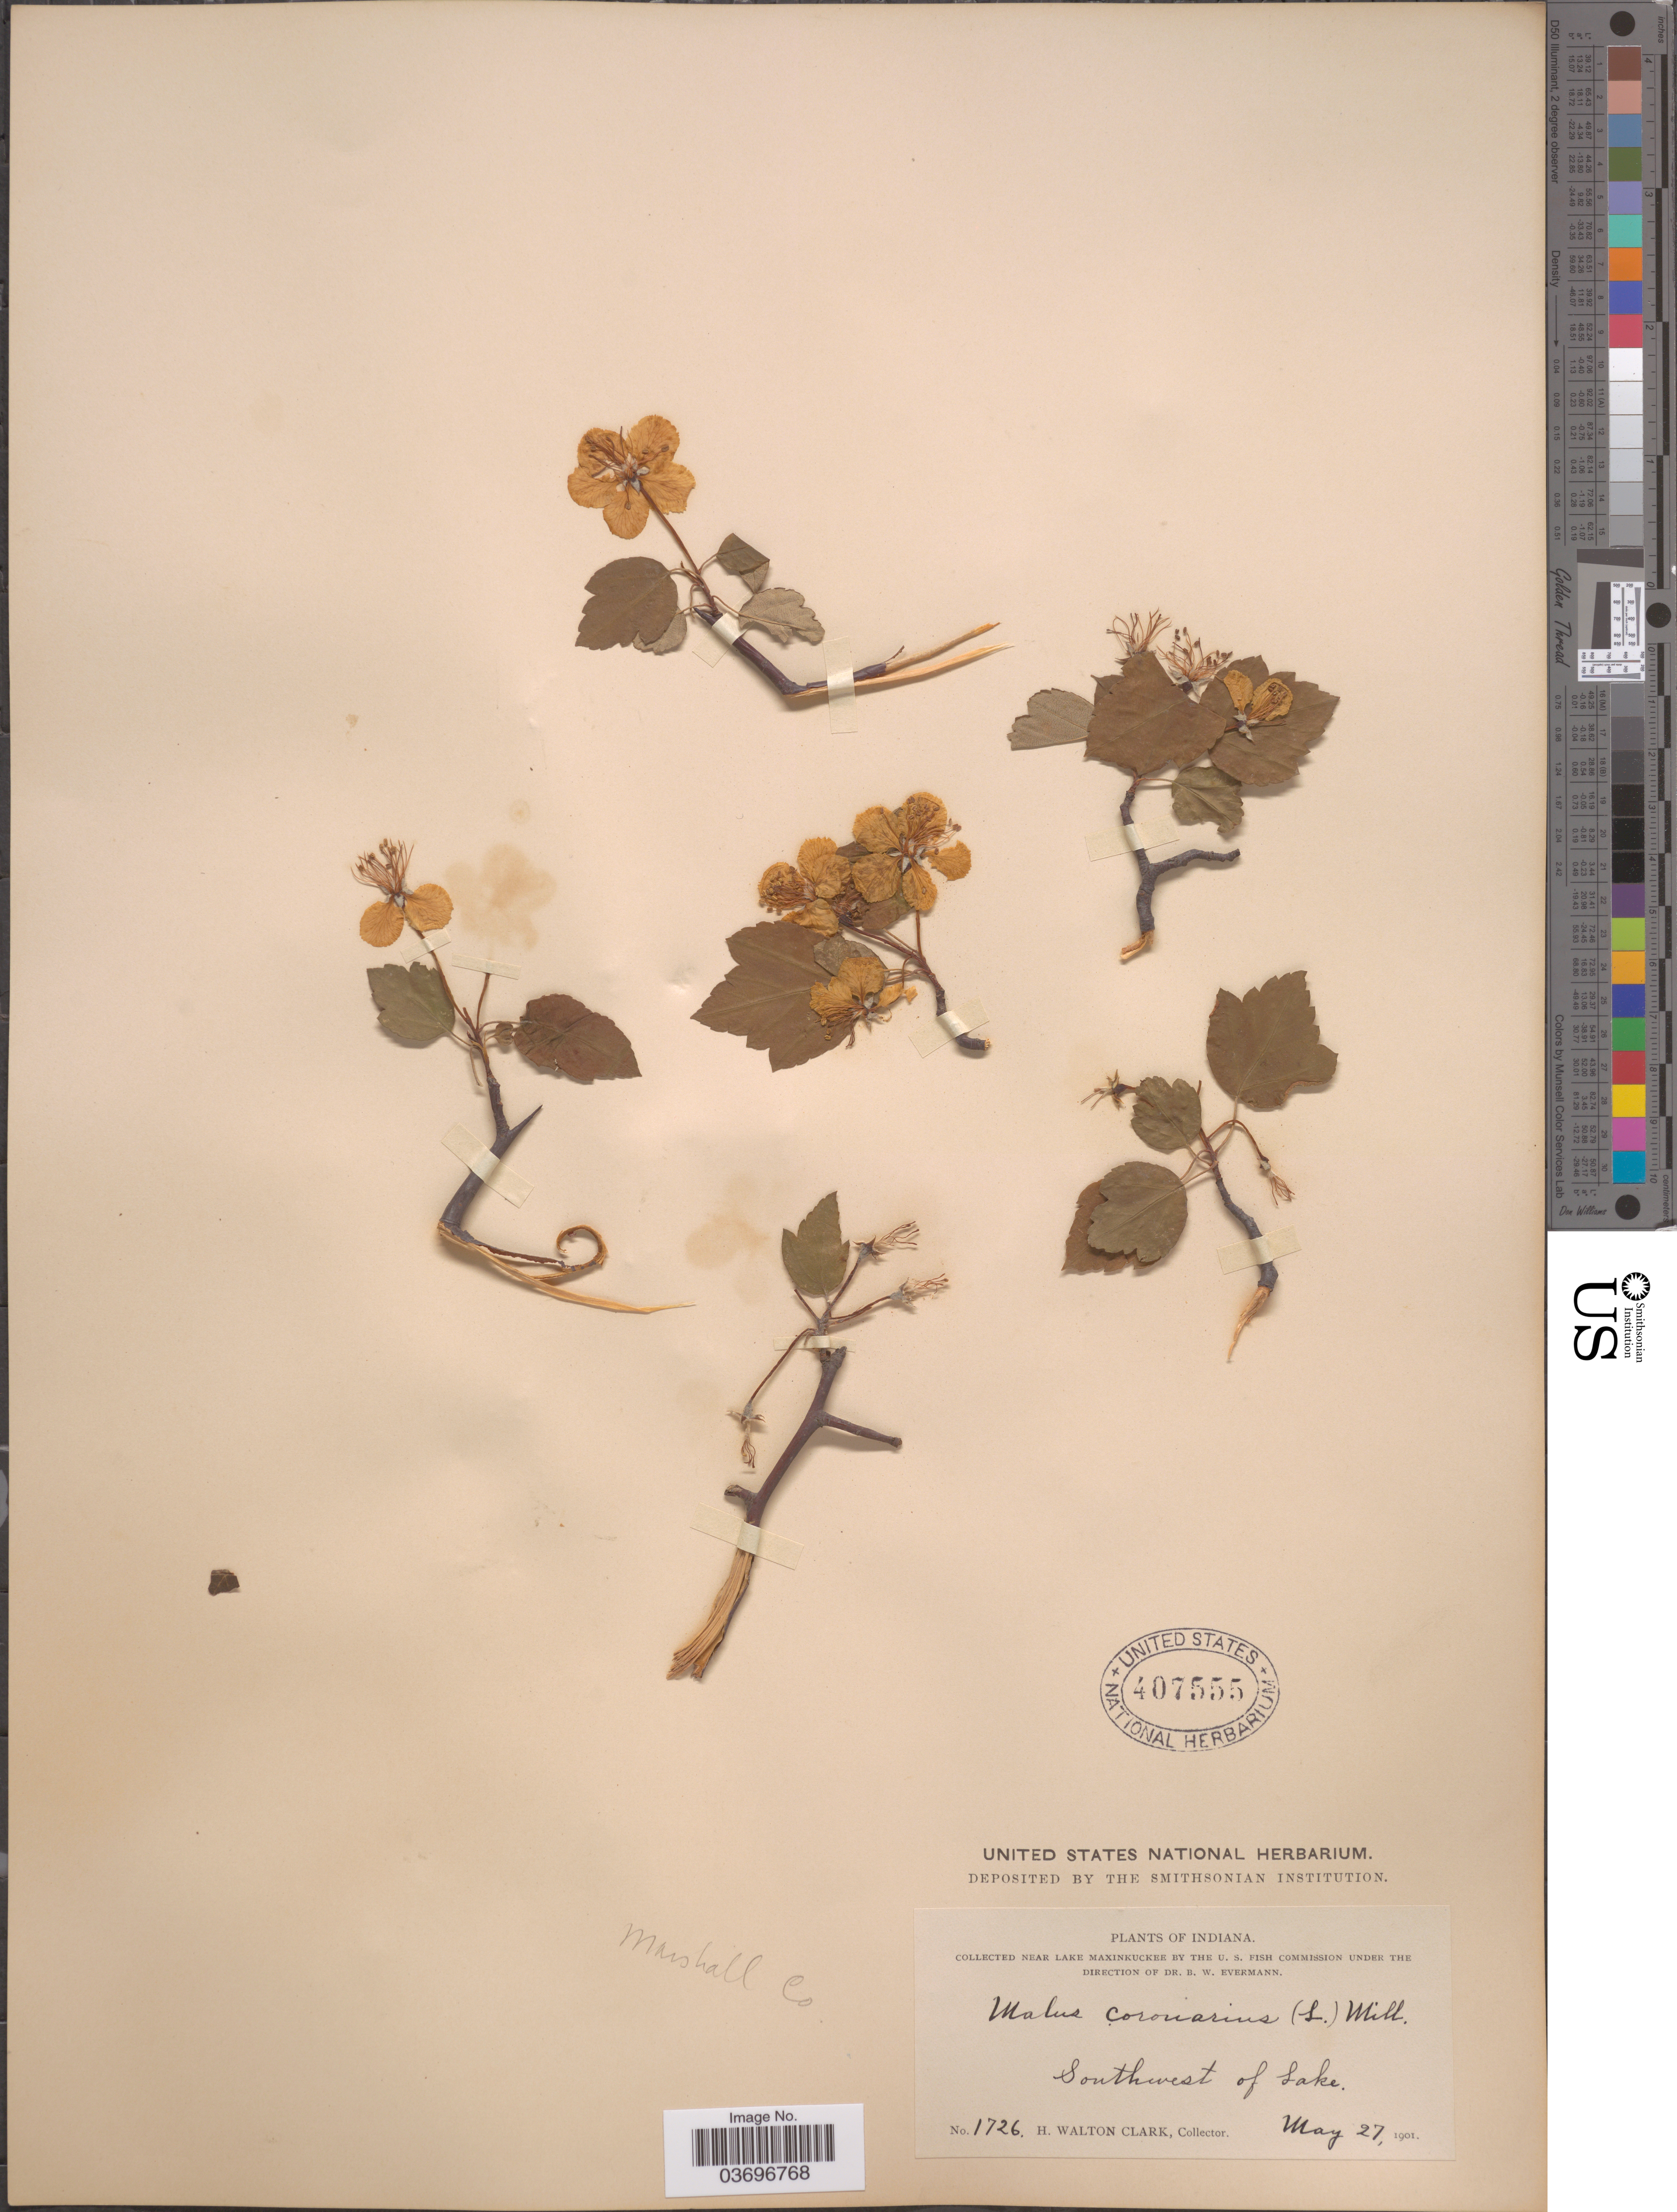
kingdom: Plantae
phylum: Tracheophyta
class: Magnoliopsida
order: Rosales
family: Rosaceae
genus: Malus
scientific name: Malus coronaria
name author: (L.) Mill.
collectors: H. W. Clark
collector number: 1726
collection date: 1901-05-27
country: United States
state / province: Indiana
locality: Near Lake Maxinkuckee. Southwest of Lake. Marshall Co.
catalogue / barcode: US 407555